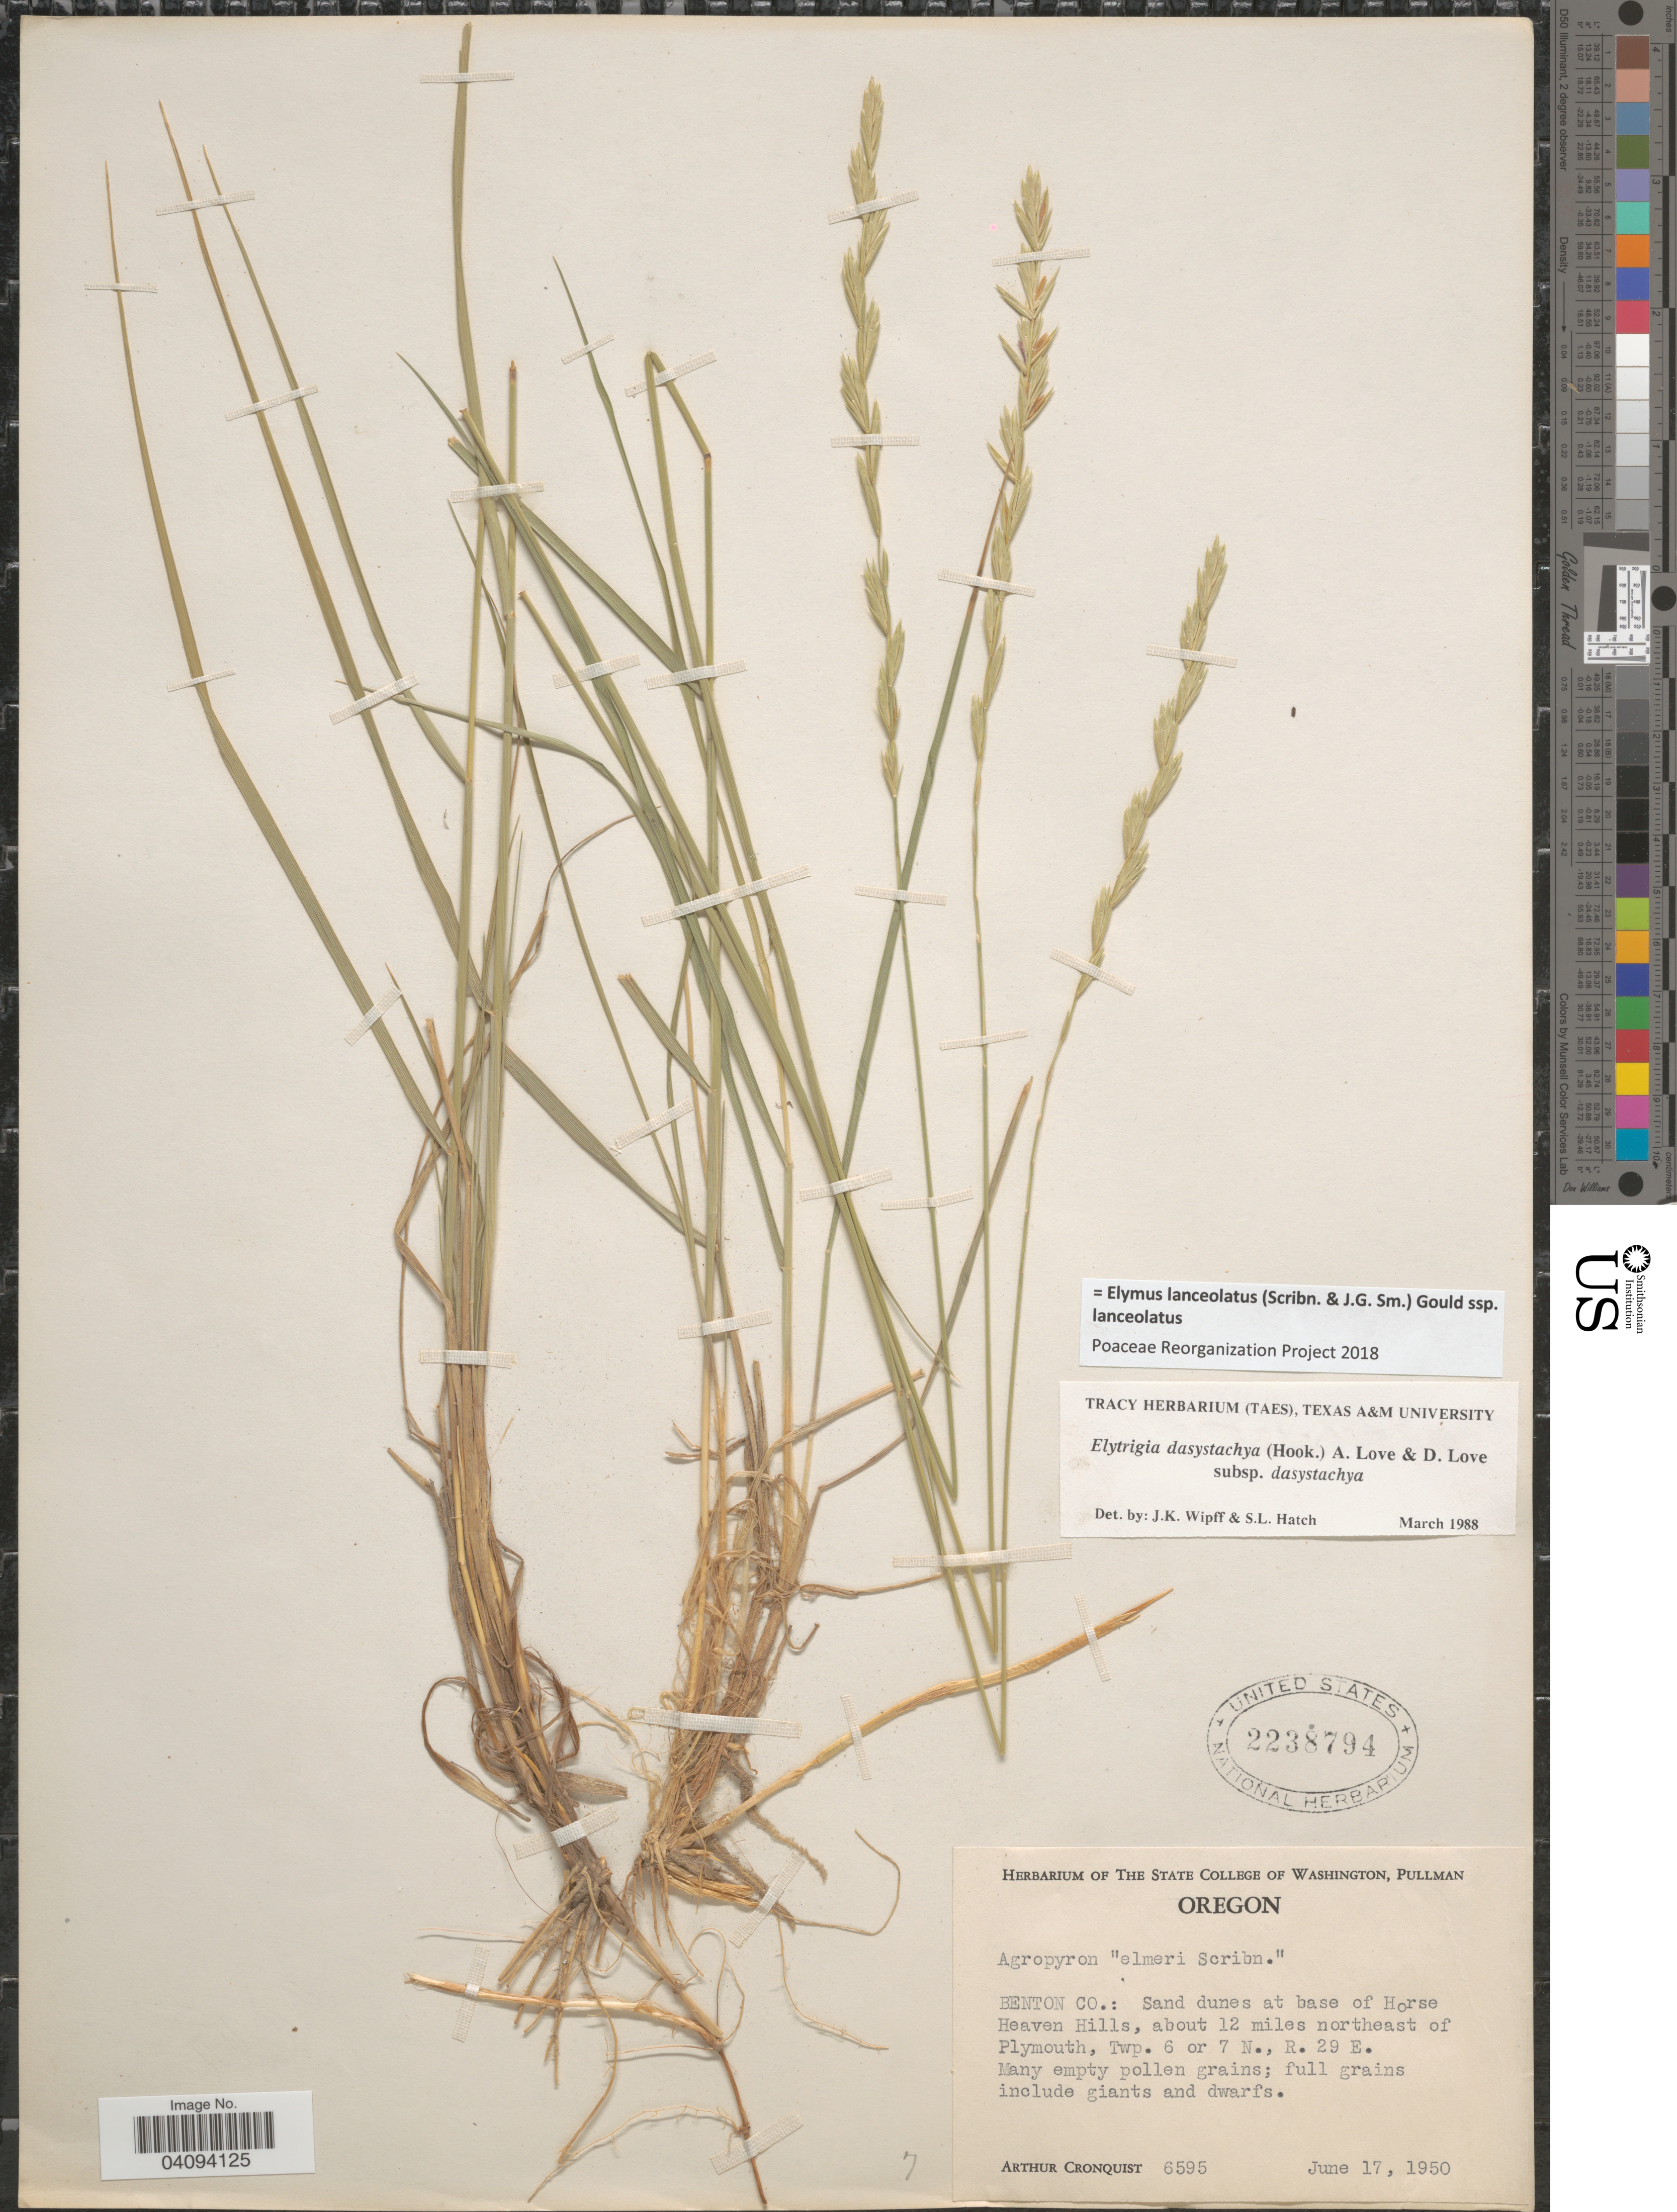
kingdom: Plantae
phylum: Tracheophyta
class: Liliopsida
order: Poales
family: Poaceae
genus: Elymus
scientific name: Elymus lanceolatus subsp. lanceolatus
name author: (Scribn. & J.G. Sm.) Gould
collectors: A. J. Cronquist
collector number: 6595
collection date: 1950-06-17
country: United States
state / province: Oregon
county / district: Benton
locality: Benton Co.: Sand dunes at base of Horse Heaven Hills, about 12 miles northeast of Plymouth, Twp. 6 or 7 N., R. 29 E.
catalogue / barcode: US 2238794